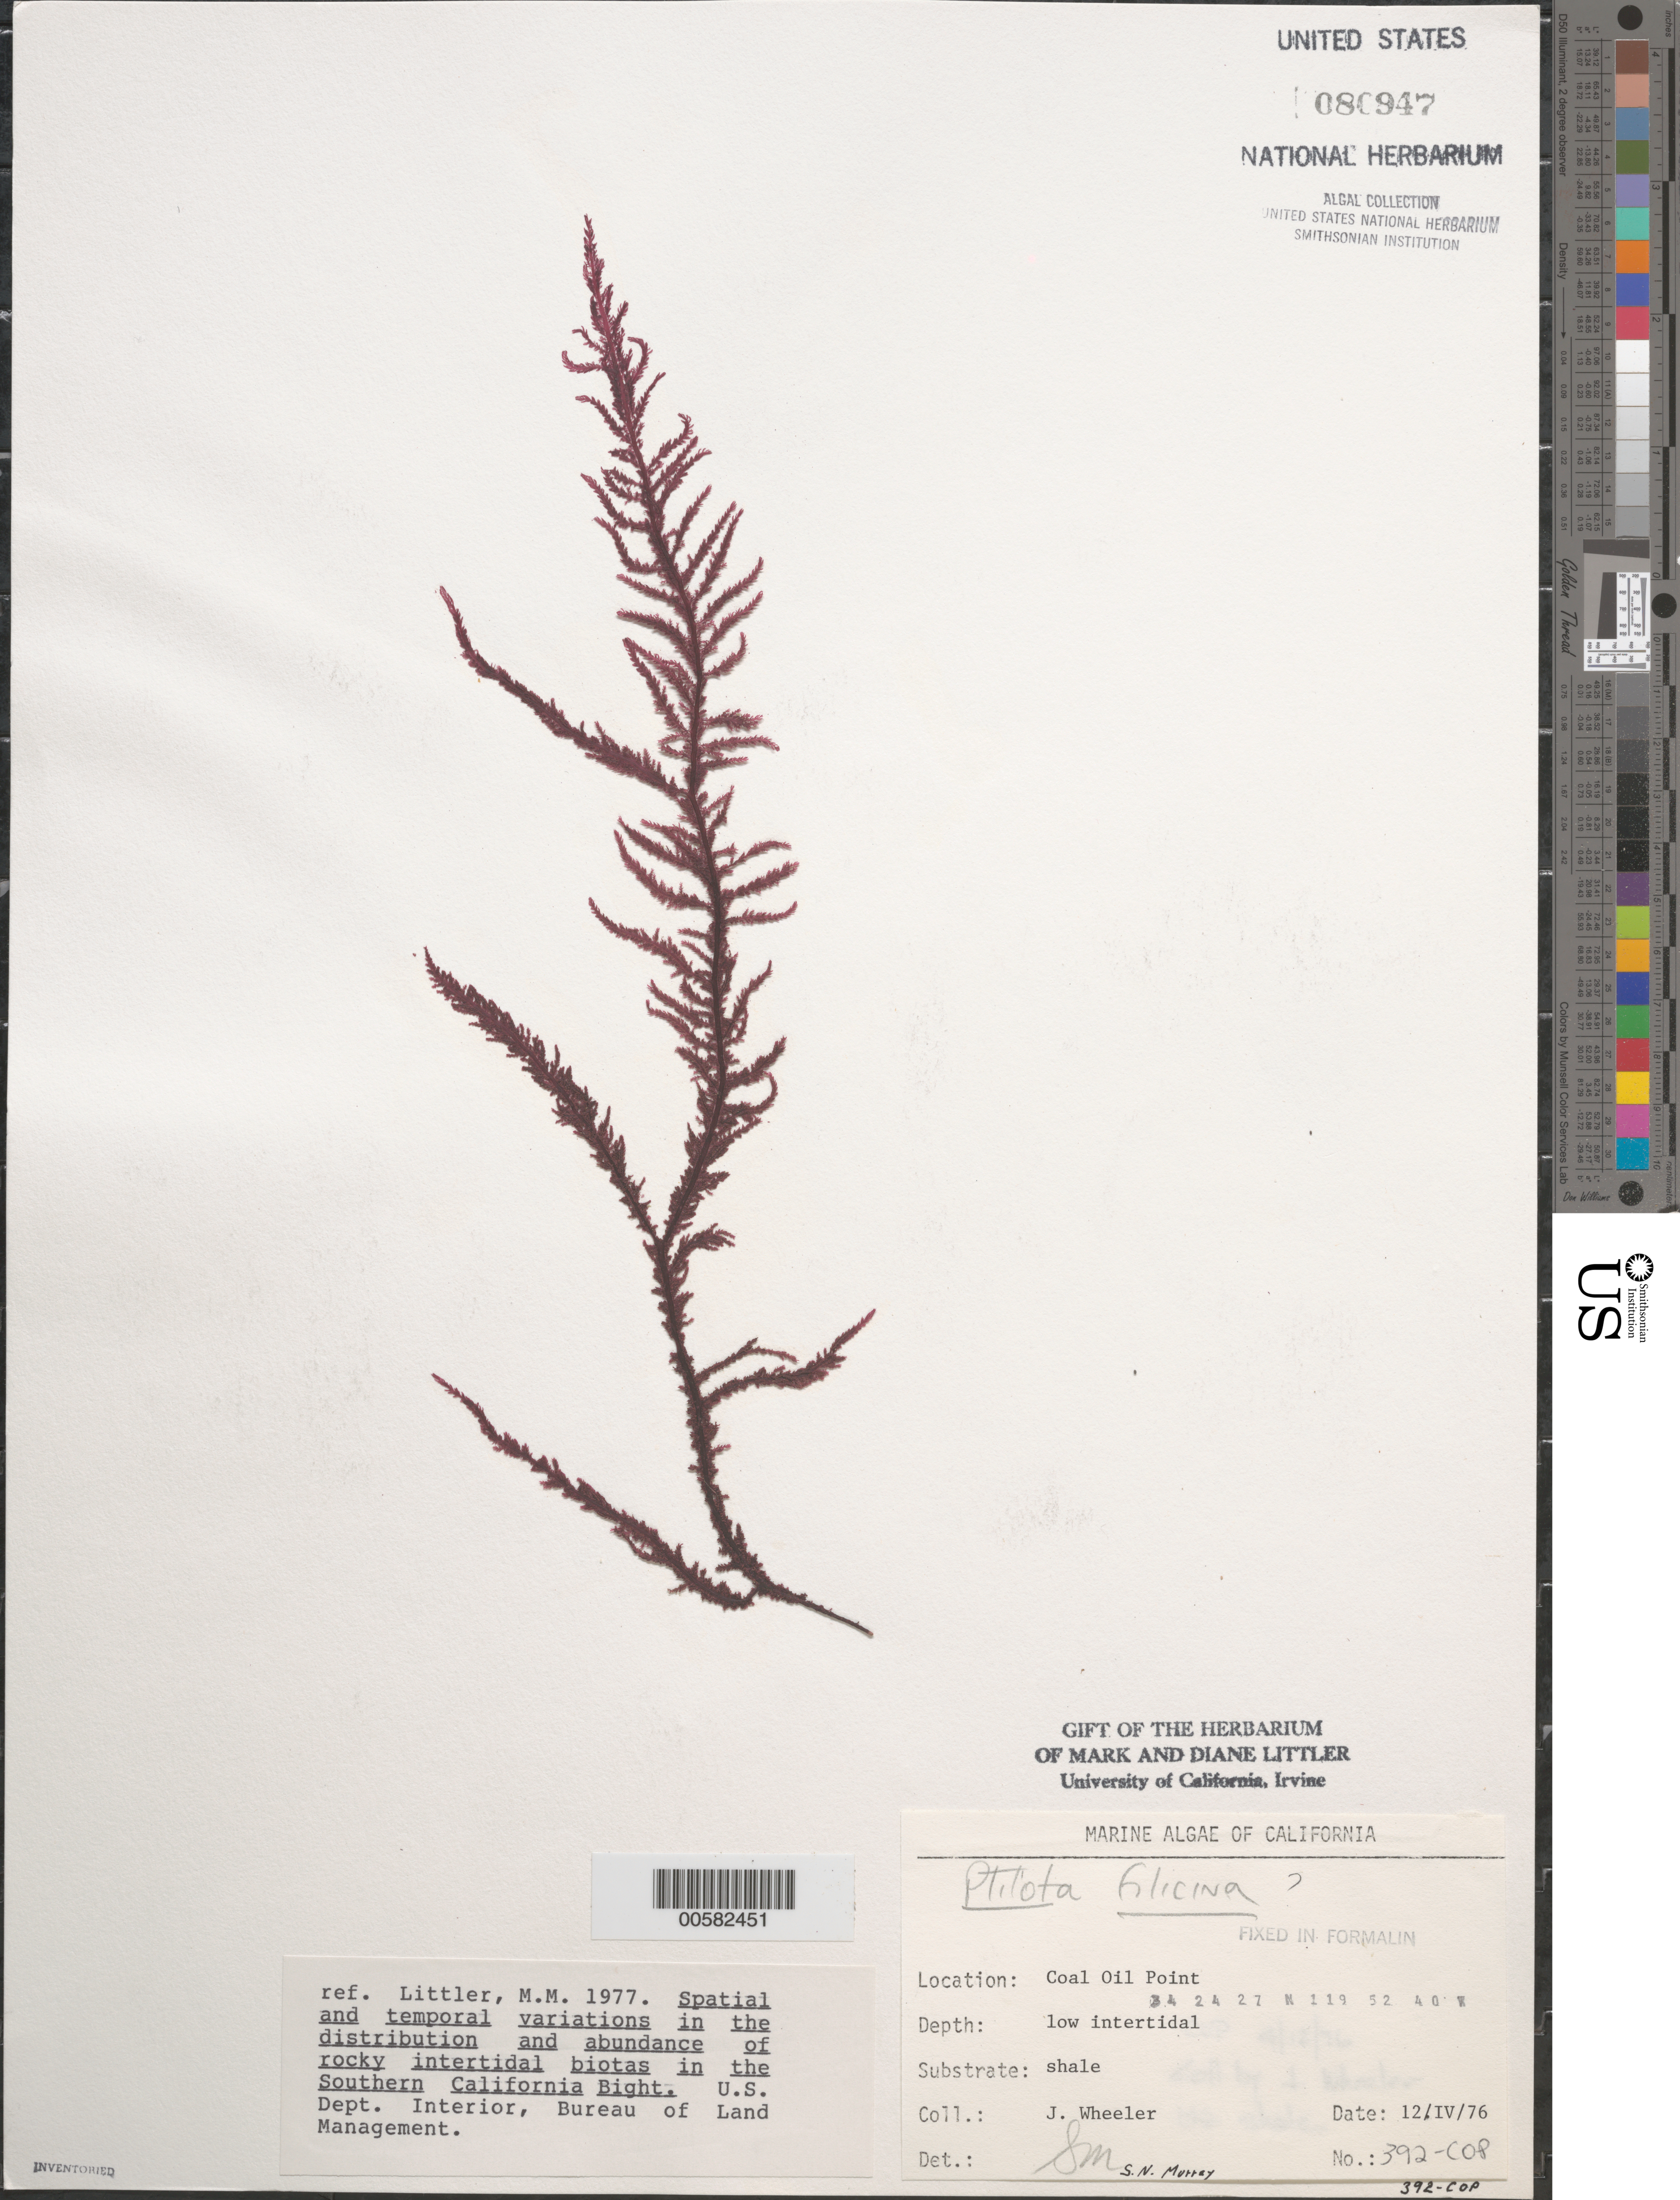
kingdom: Plantae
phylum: Rhodophyta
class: Florideophyceae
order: Ceramiales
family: Wrangeliaceae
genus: Ptilota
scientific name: Ptilota filicina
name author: J. Agardh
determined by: Murray, S. N.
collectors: J. L. Wheeler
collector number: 392-COP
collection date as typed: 12 Apr 1976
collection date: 1976-04-12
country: United States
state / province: California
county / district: Santa Barbara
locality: Coal Oil Point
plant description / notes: BLM-SOCALBIGHT Rocky Intertidal Survey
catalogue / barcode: US 80947